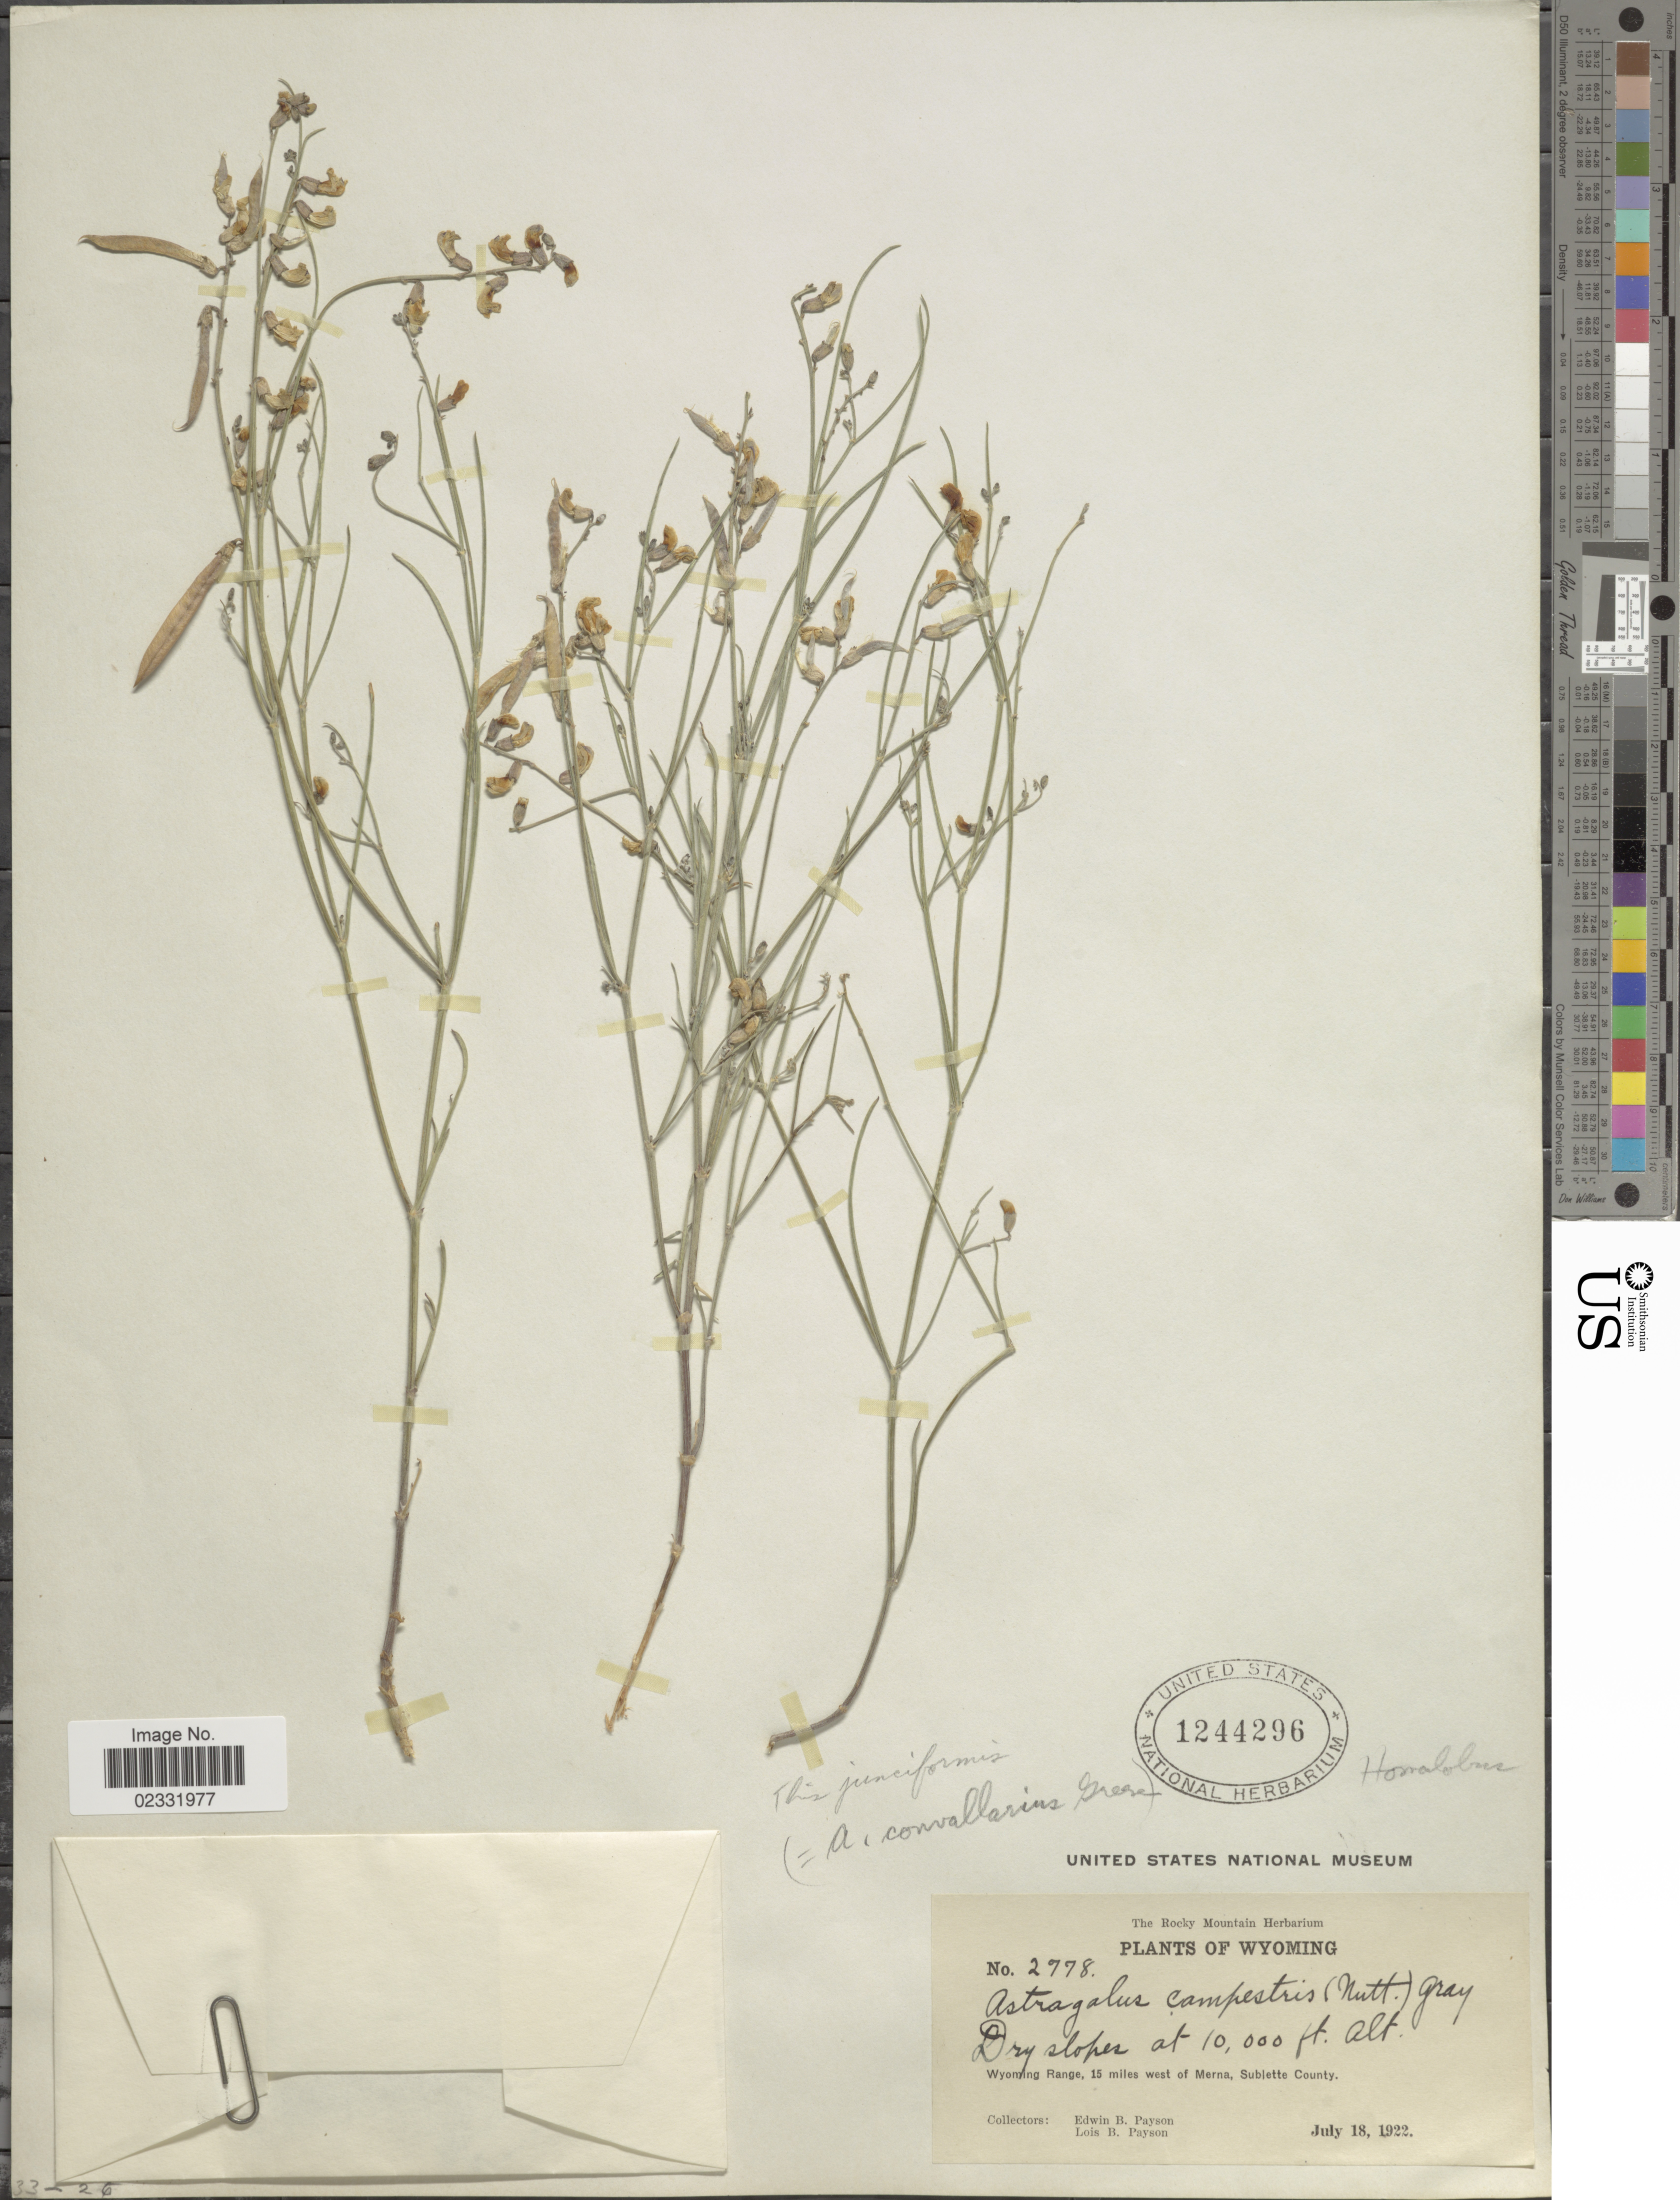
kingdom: Plantae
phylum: Tracheophyta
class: Magnoliopsida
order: Fabales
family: Fabaceae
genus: Astragalus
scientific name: Astragalus junciformis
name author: A. Nelson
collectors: E. B. Payson & L. Payson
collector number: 2778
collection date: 1922-07-18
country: United States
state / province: Wyoming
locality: Wyoming Range, 15 miles west of Merna, Sublette County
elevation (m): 3048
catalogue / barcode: US 1244296